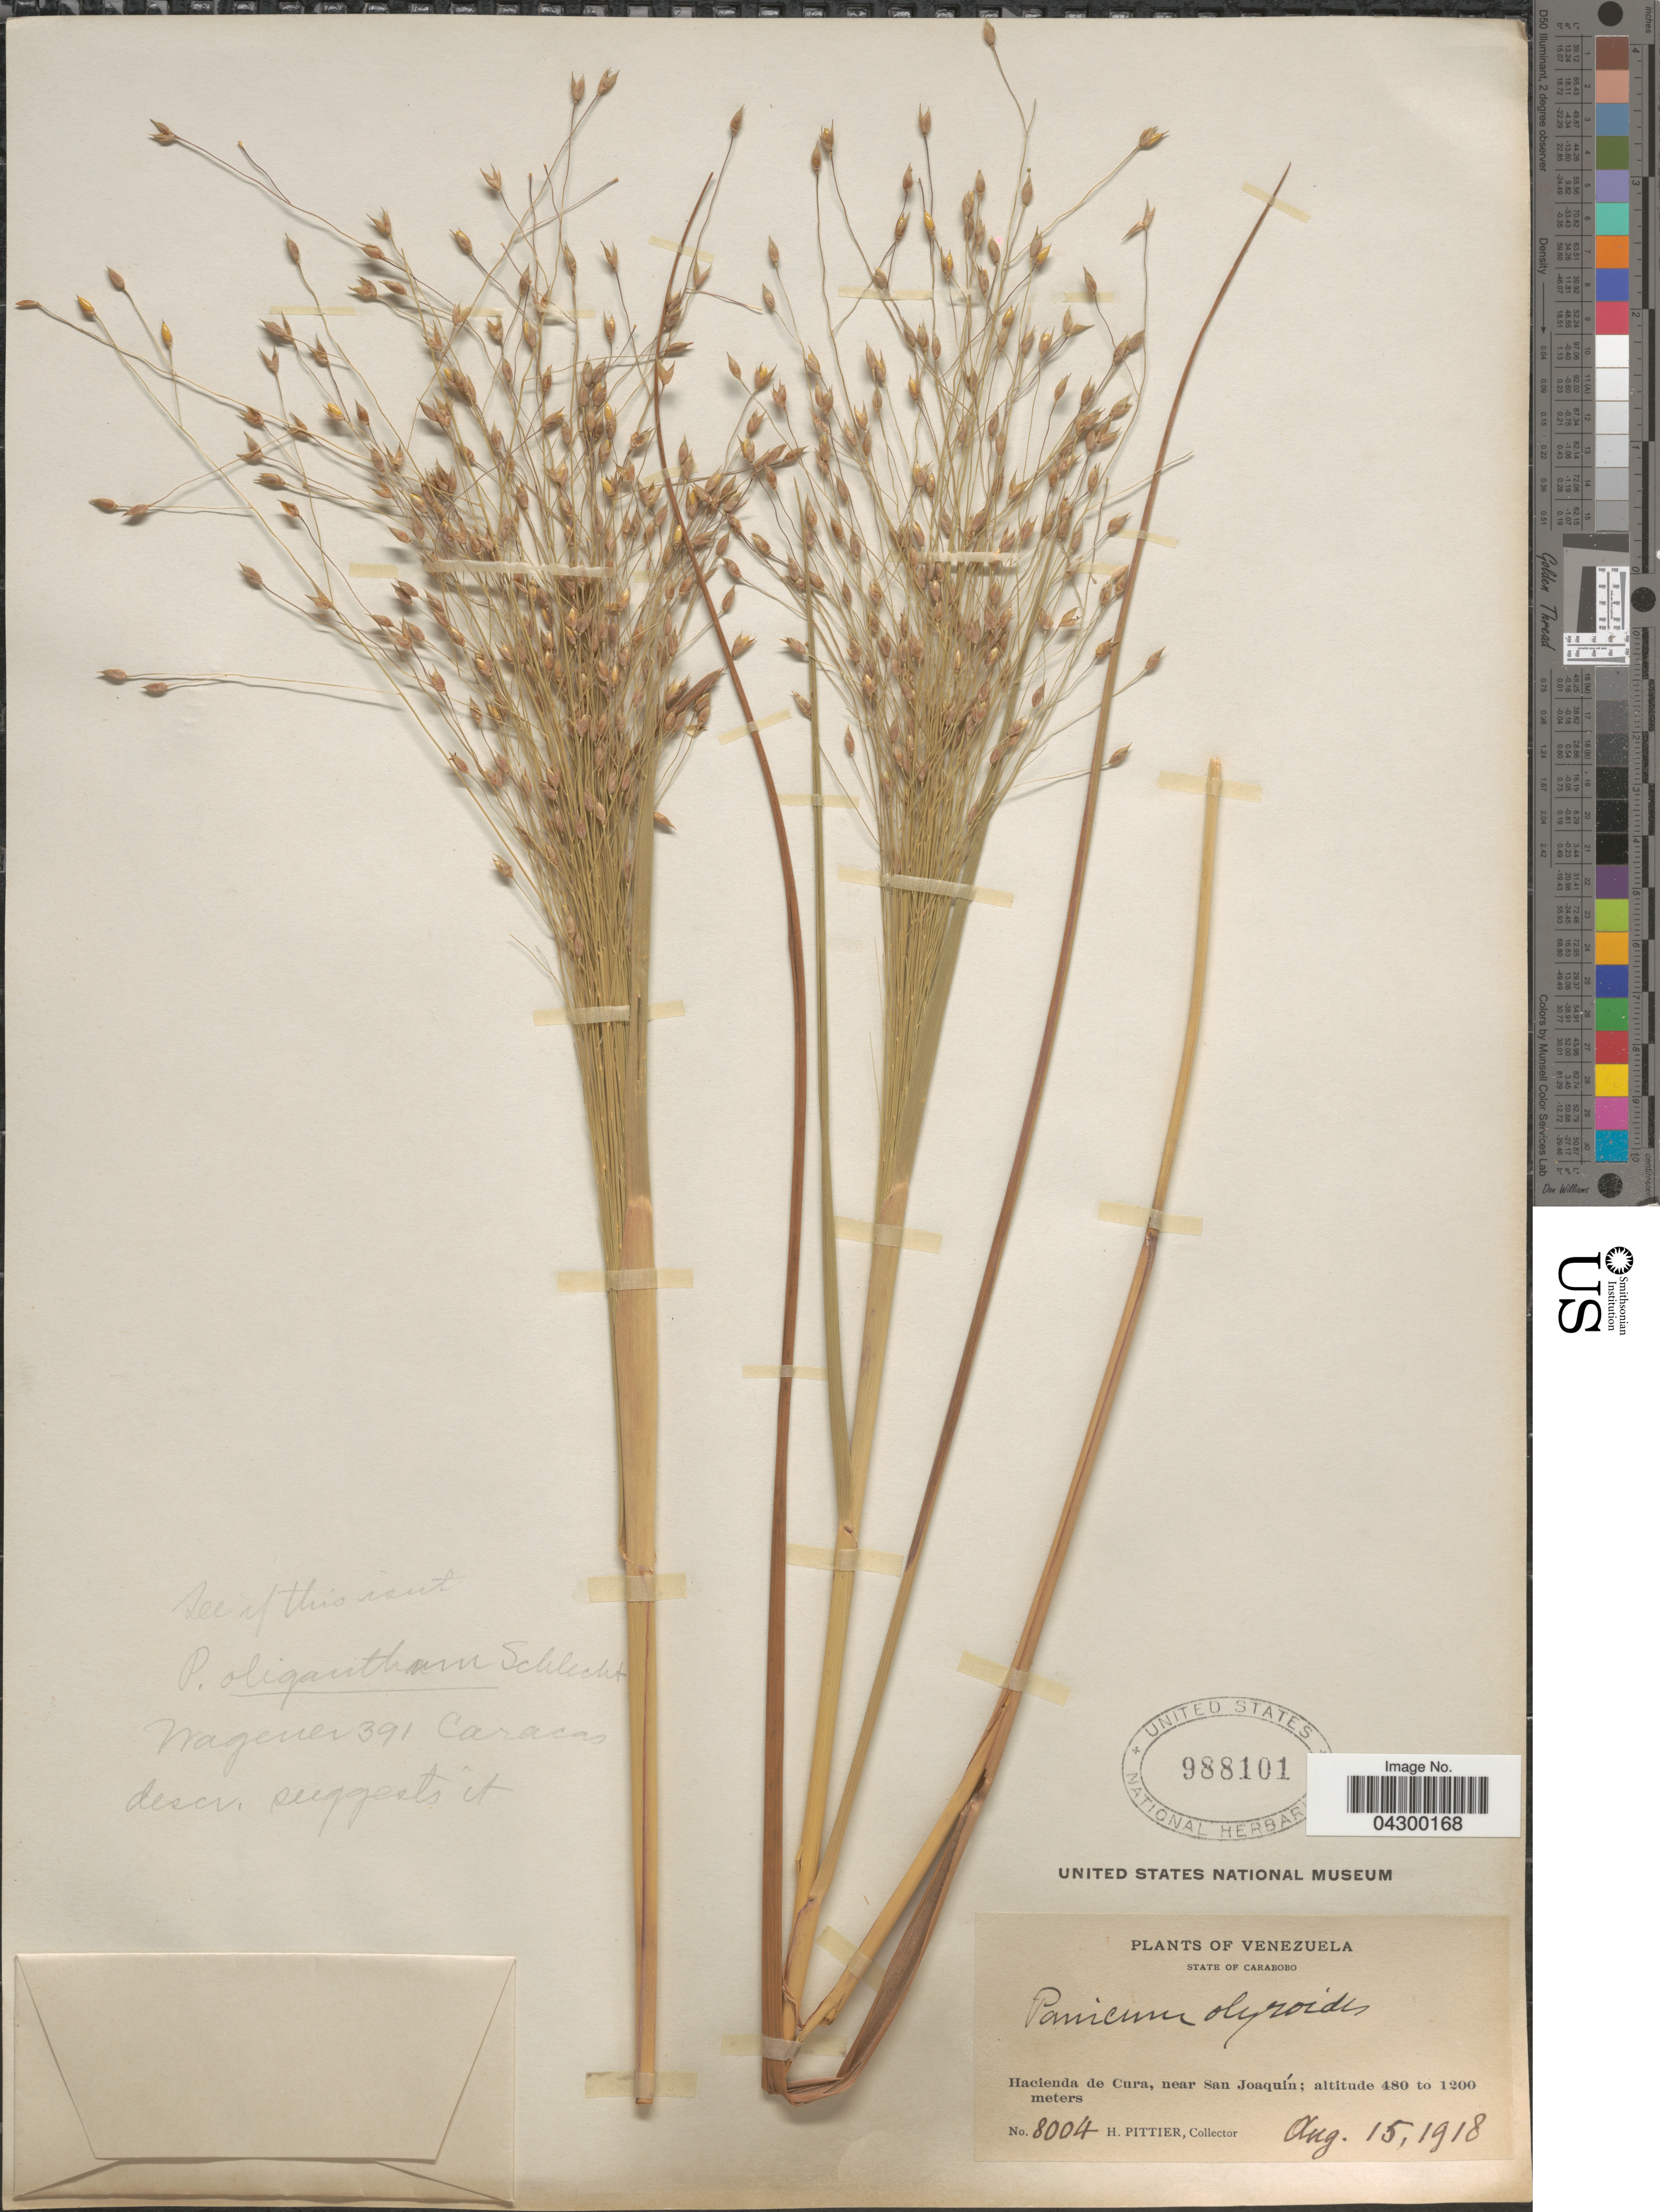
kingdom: Plantae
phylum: Tracheophyta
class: Liliopsida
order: Poales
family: Poaceae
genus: Panicum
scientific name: Panicum olyroides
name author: Kunth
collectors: H. F. Pittier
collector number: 8004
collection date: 1918-08-15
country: Venezuela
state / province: Carabobo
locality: Hacienda de Cura, near San Joaquín.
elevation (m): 480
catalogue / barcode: US 988101